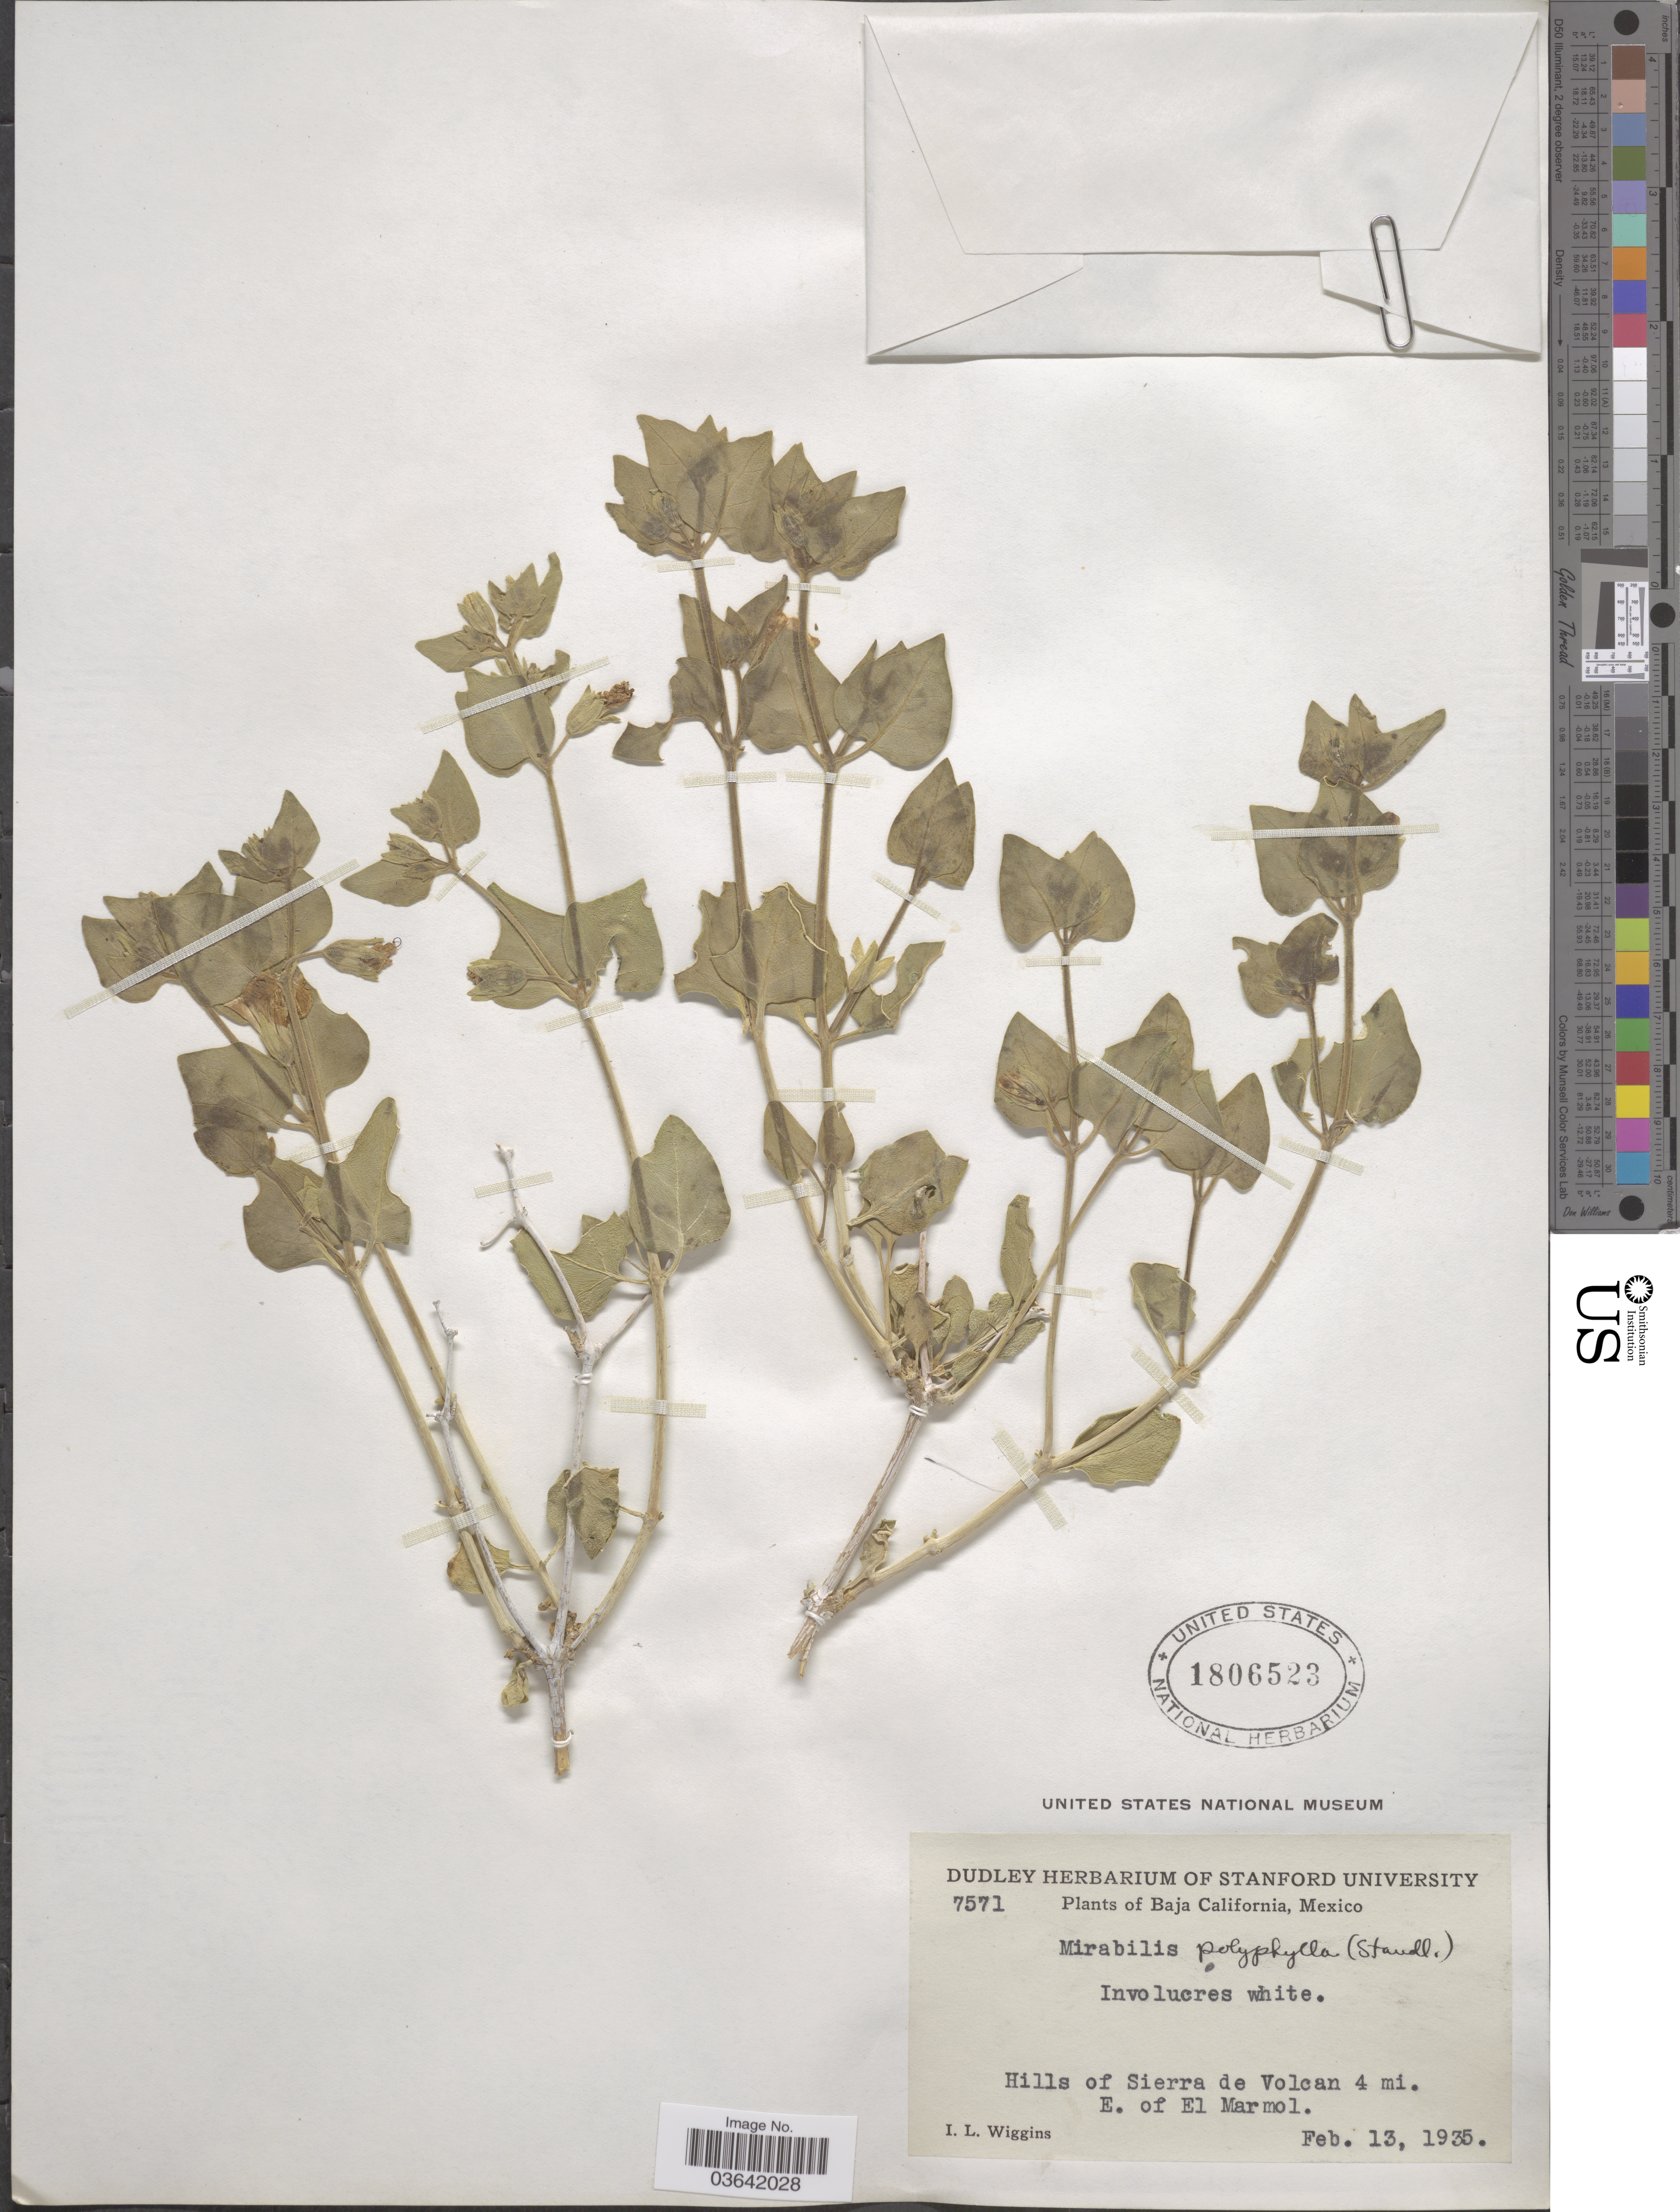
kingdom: Plantae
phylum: Tracheophyta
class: Magnoliopsida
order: Caryophyllales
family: Nyctaginaceae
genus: Mirabilis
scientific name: Mirabilis oligantha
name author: (Standl.) J.F. Macbr.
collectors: I. L. Wiggins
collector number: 7571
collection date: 1935-02-13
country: Mexico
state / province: Baja California Norte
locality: Hills of Sierra de Volcan 4 mi. E. of El Marmol.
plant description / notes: Cited by Spellenberg & Tijerina in Sida 19(3): 567. 2001.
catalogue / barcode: US 1806523